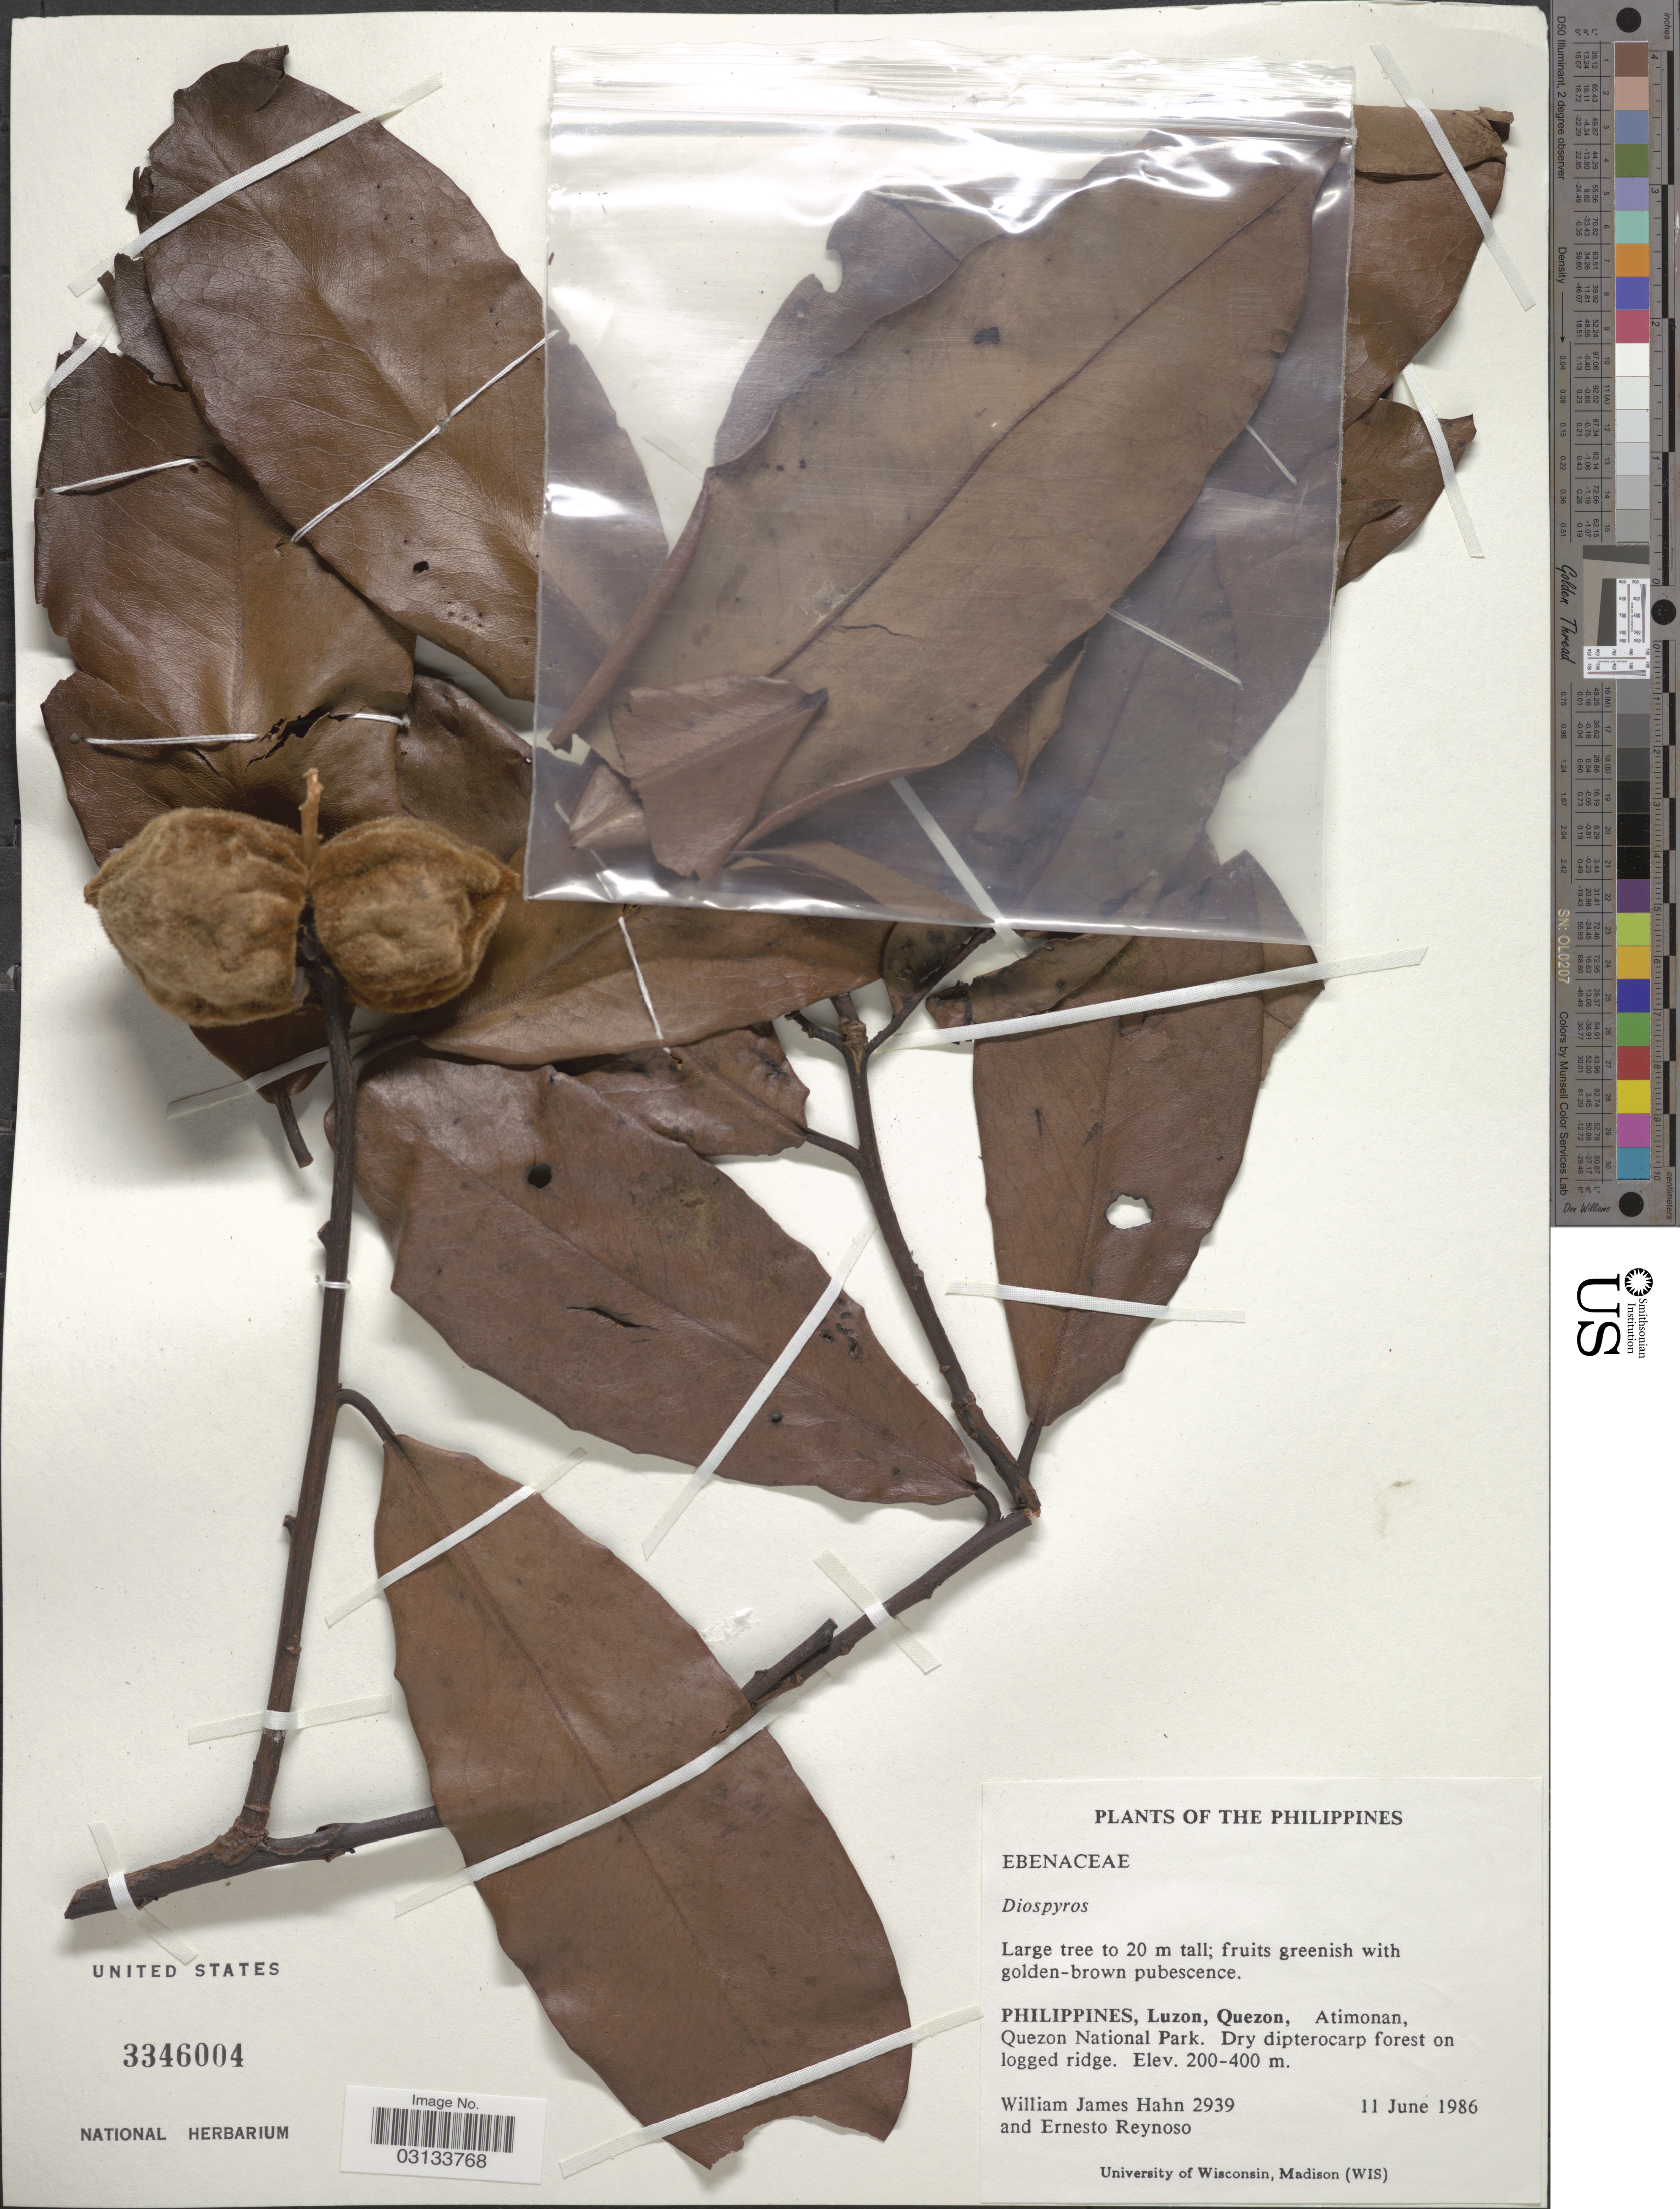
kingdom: Plantae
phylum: Tracheophyta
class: Magnoliopsida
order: Ericales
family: Ebenaceae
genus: Diospyros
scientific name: Diospyros sp.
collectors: W. J. Hahn & E. Reynoso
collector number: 2939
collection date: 1986-06-11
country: Philippines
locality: Luzon, Quezon, Atimonan, Quezon National Park.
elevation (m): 200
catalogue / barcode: US 3346004